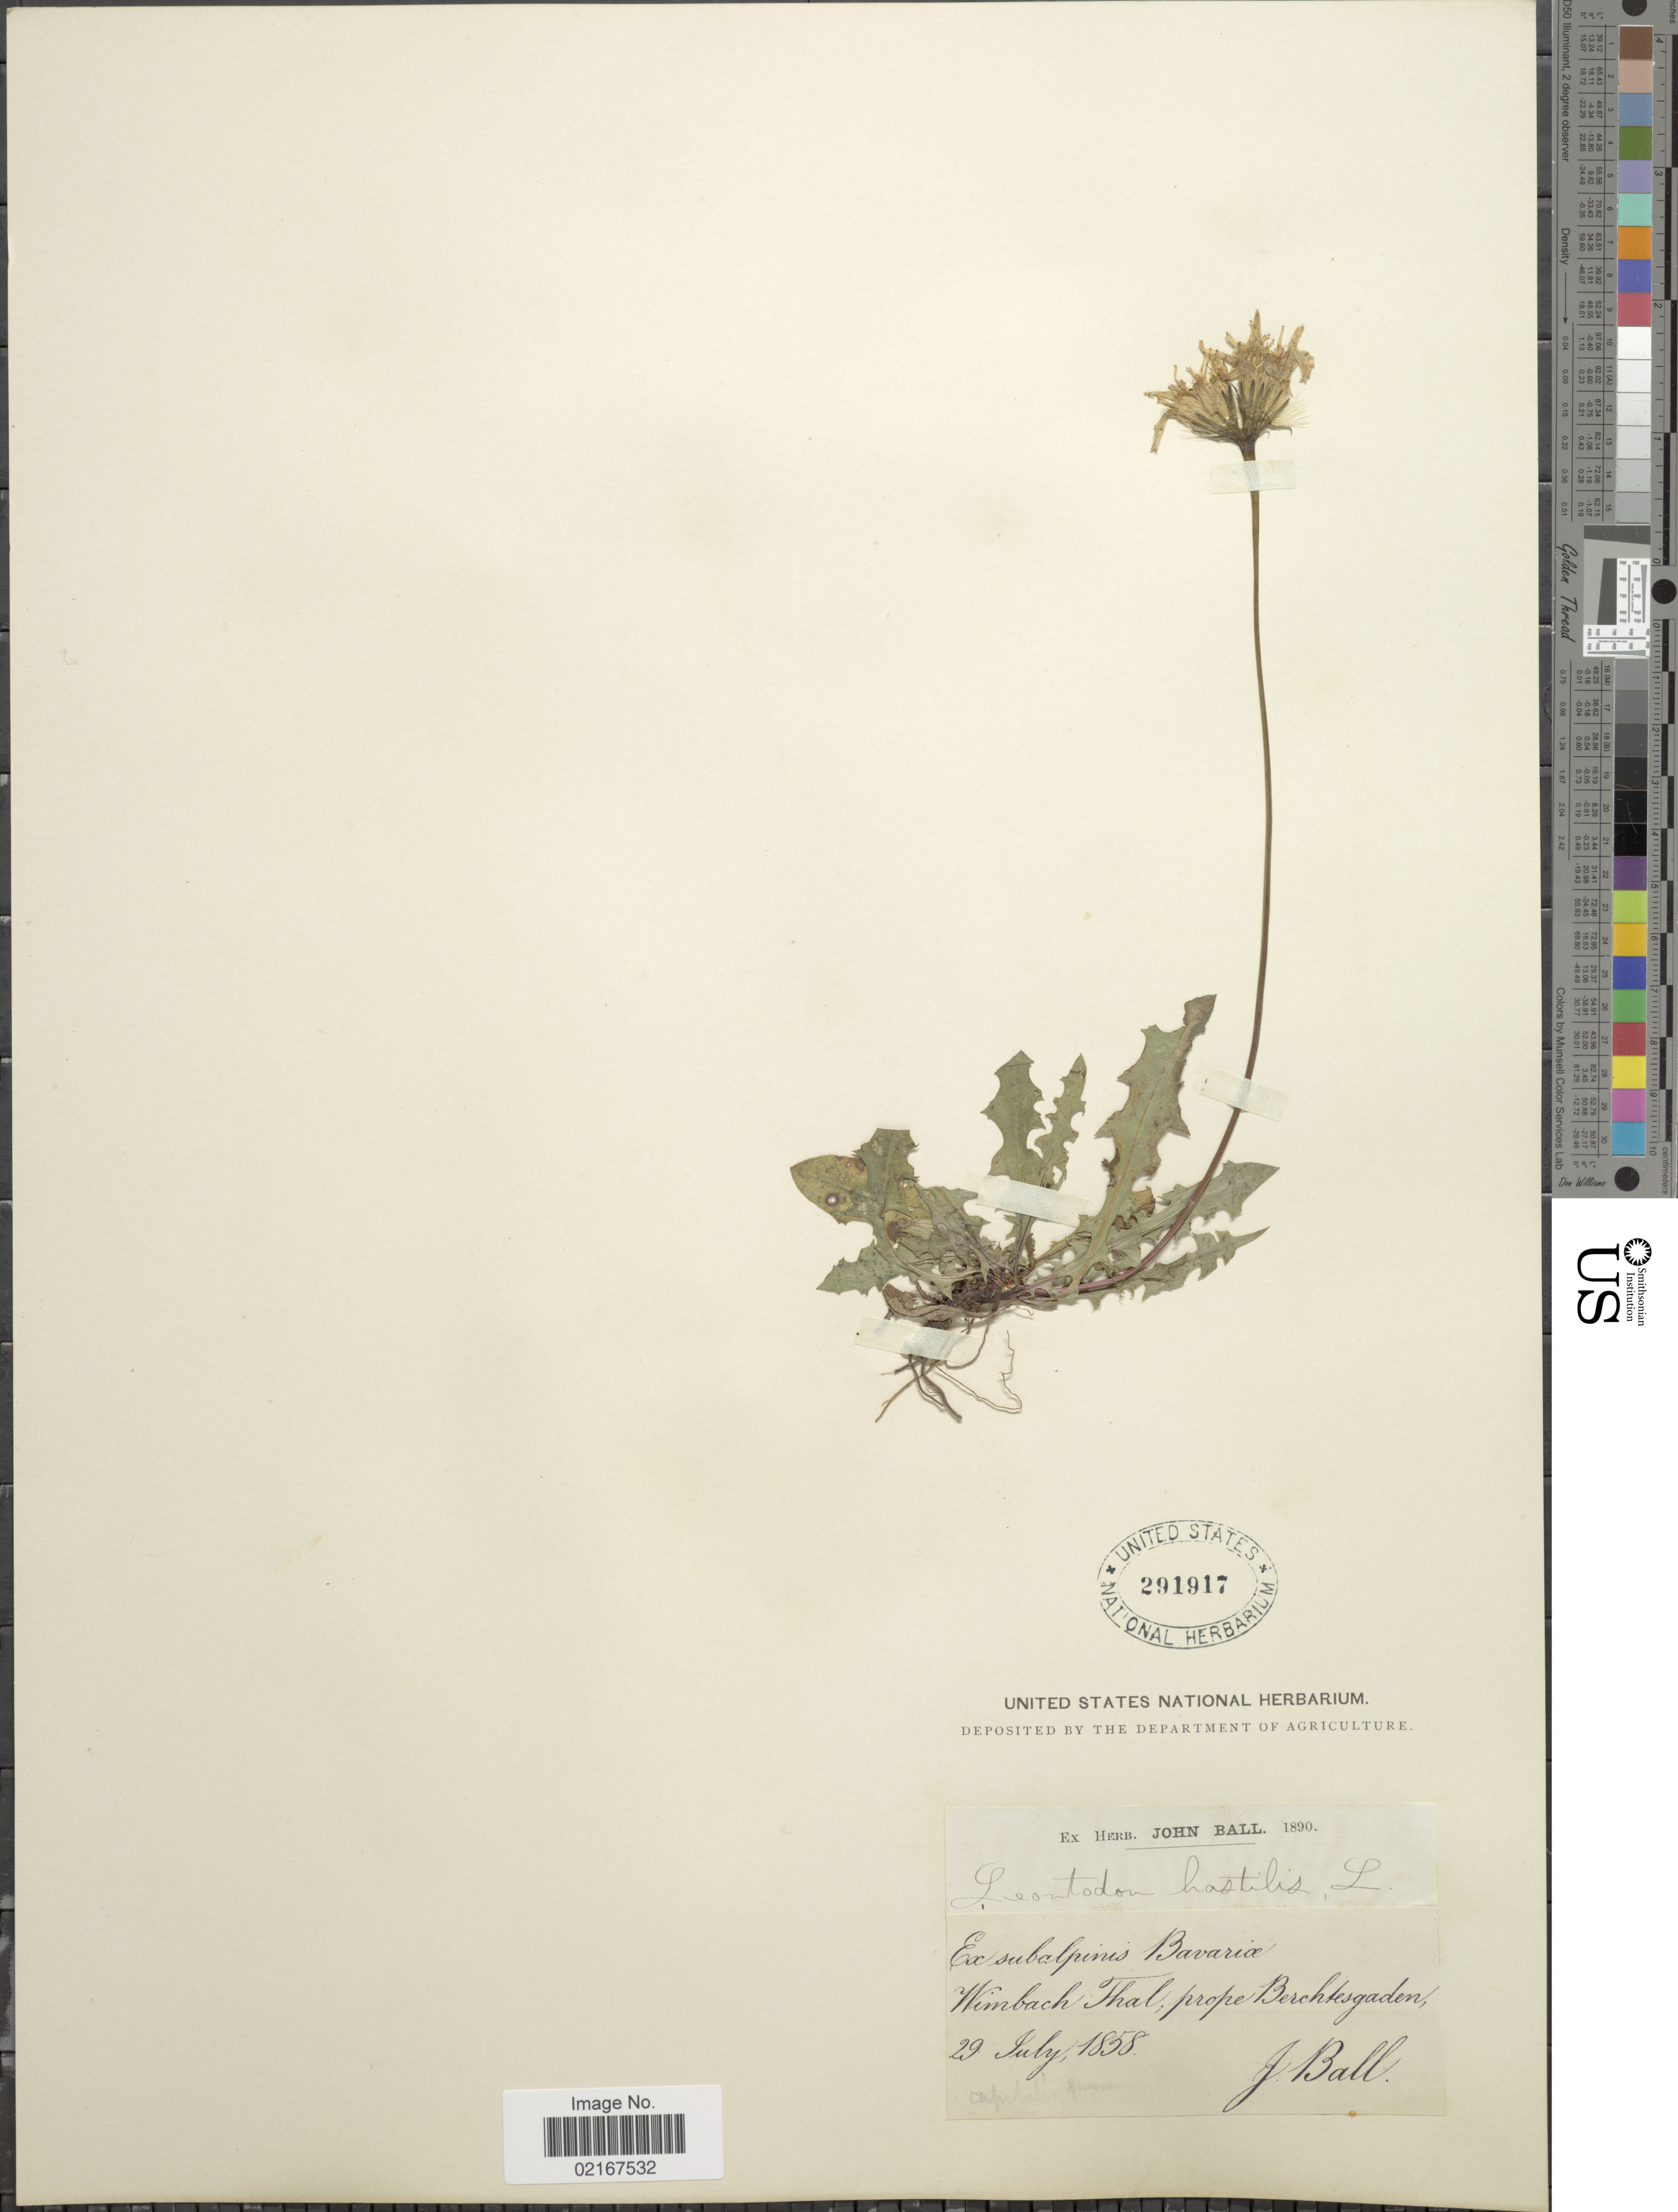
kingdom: Plantae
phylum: Tracheophyta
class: Magnoliopsida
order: Asterales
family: Asteraceae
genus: Leontodon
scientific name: Leontodon hispidus subsp. hastilis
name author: (L.) Pawlowska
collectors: J. Ball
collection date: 1858-07-29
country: Germany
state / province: Bayern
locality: Bavaria, Wimbach Thal, prope Berchtesgaden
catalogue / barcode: US 291917